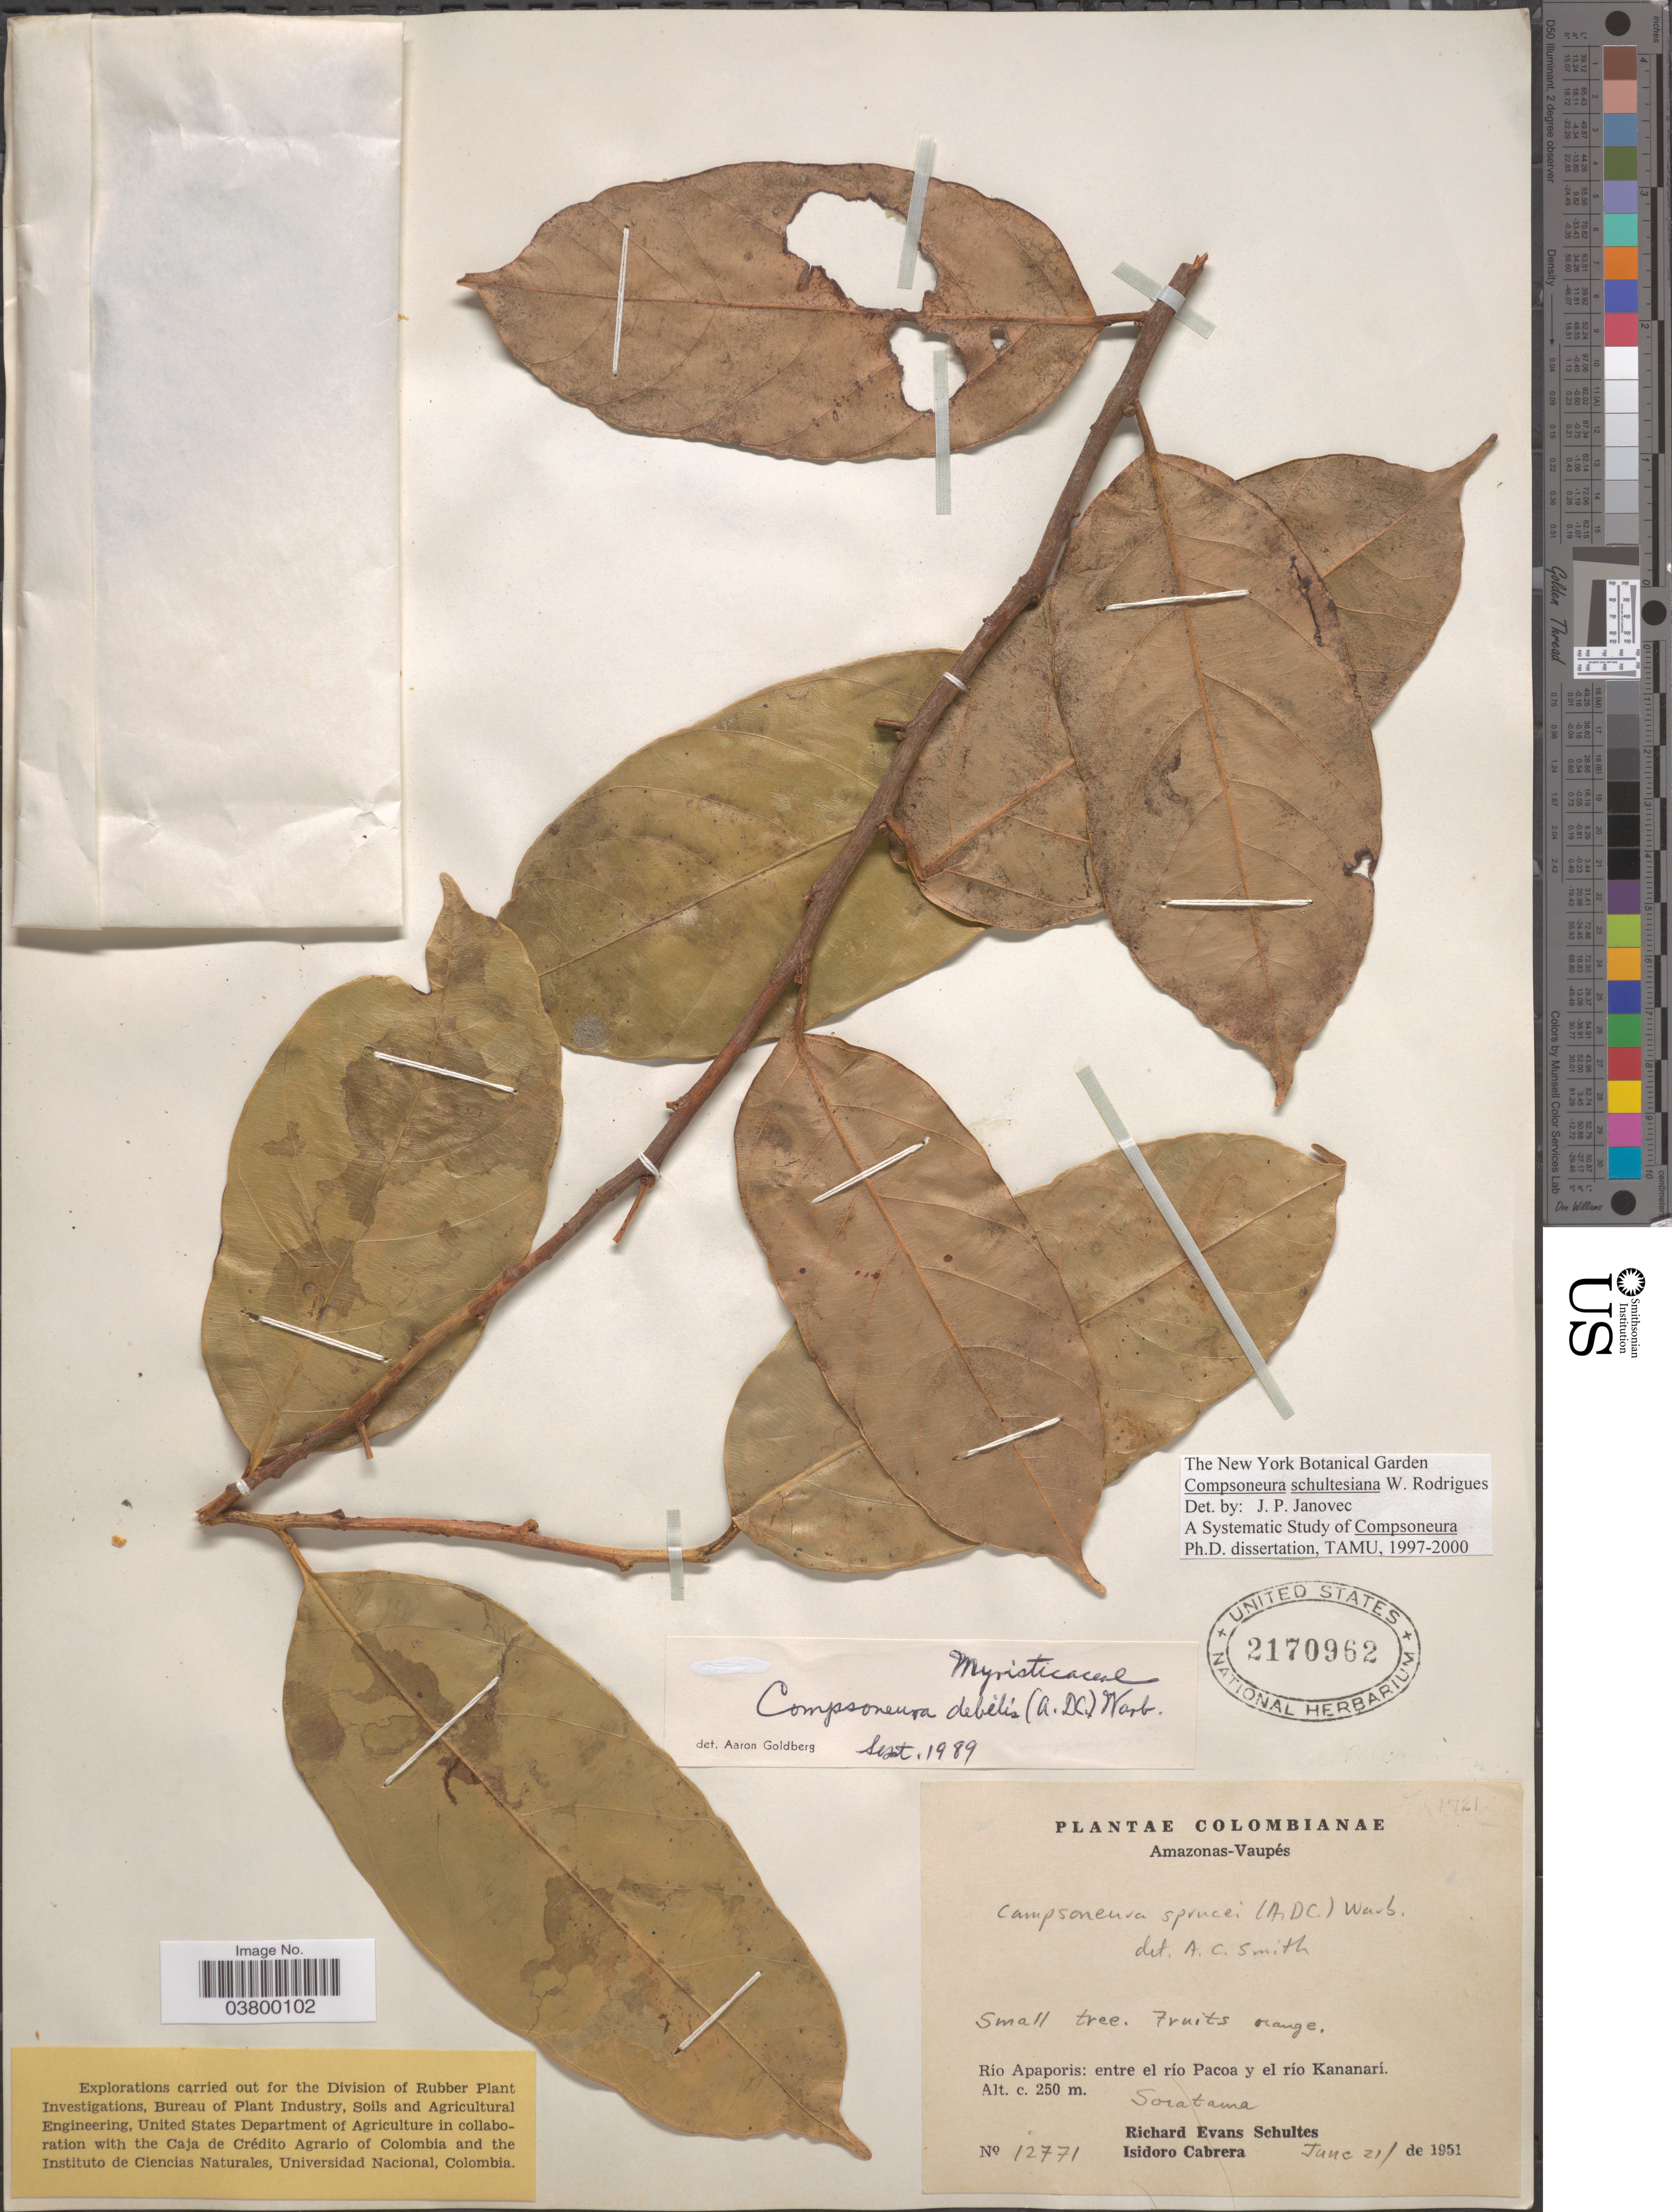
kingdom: Plantae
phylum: Tracheophyta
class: Magnoliopsida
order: Magnoliales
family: Myristicaceae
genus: Compsoneura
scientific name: Compsoneura schultesiana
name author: W.A. Rodrigues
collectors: R. E. Schultes & I. Cabrera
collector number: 12771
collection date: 1951-06-21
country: Colombia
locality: Amazonas-Vaupés. Río Apaporis: entre el río Pacoa y el río Kananarí. Soratama.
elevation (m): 250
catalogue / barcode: US 2170962